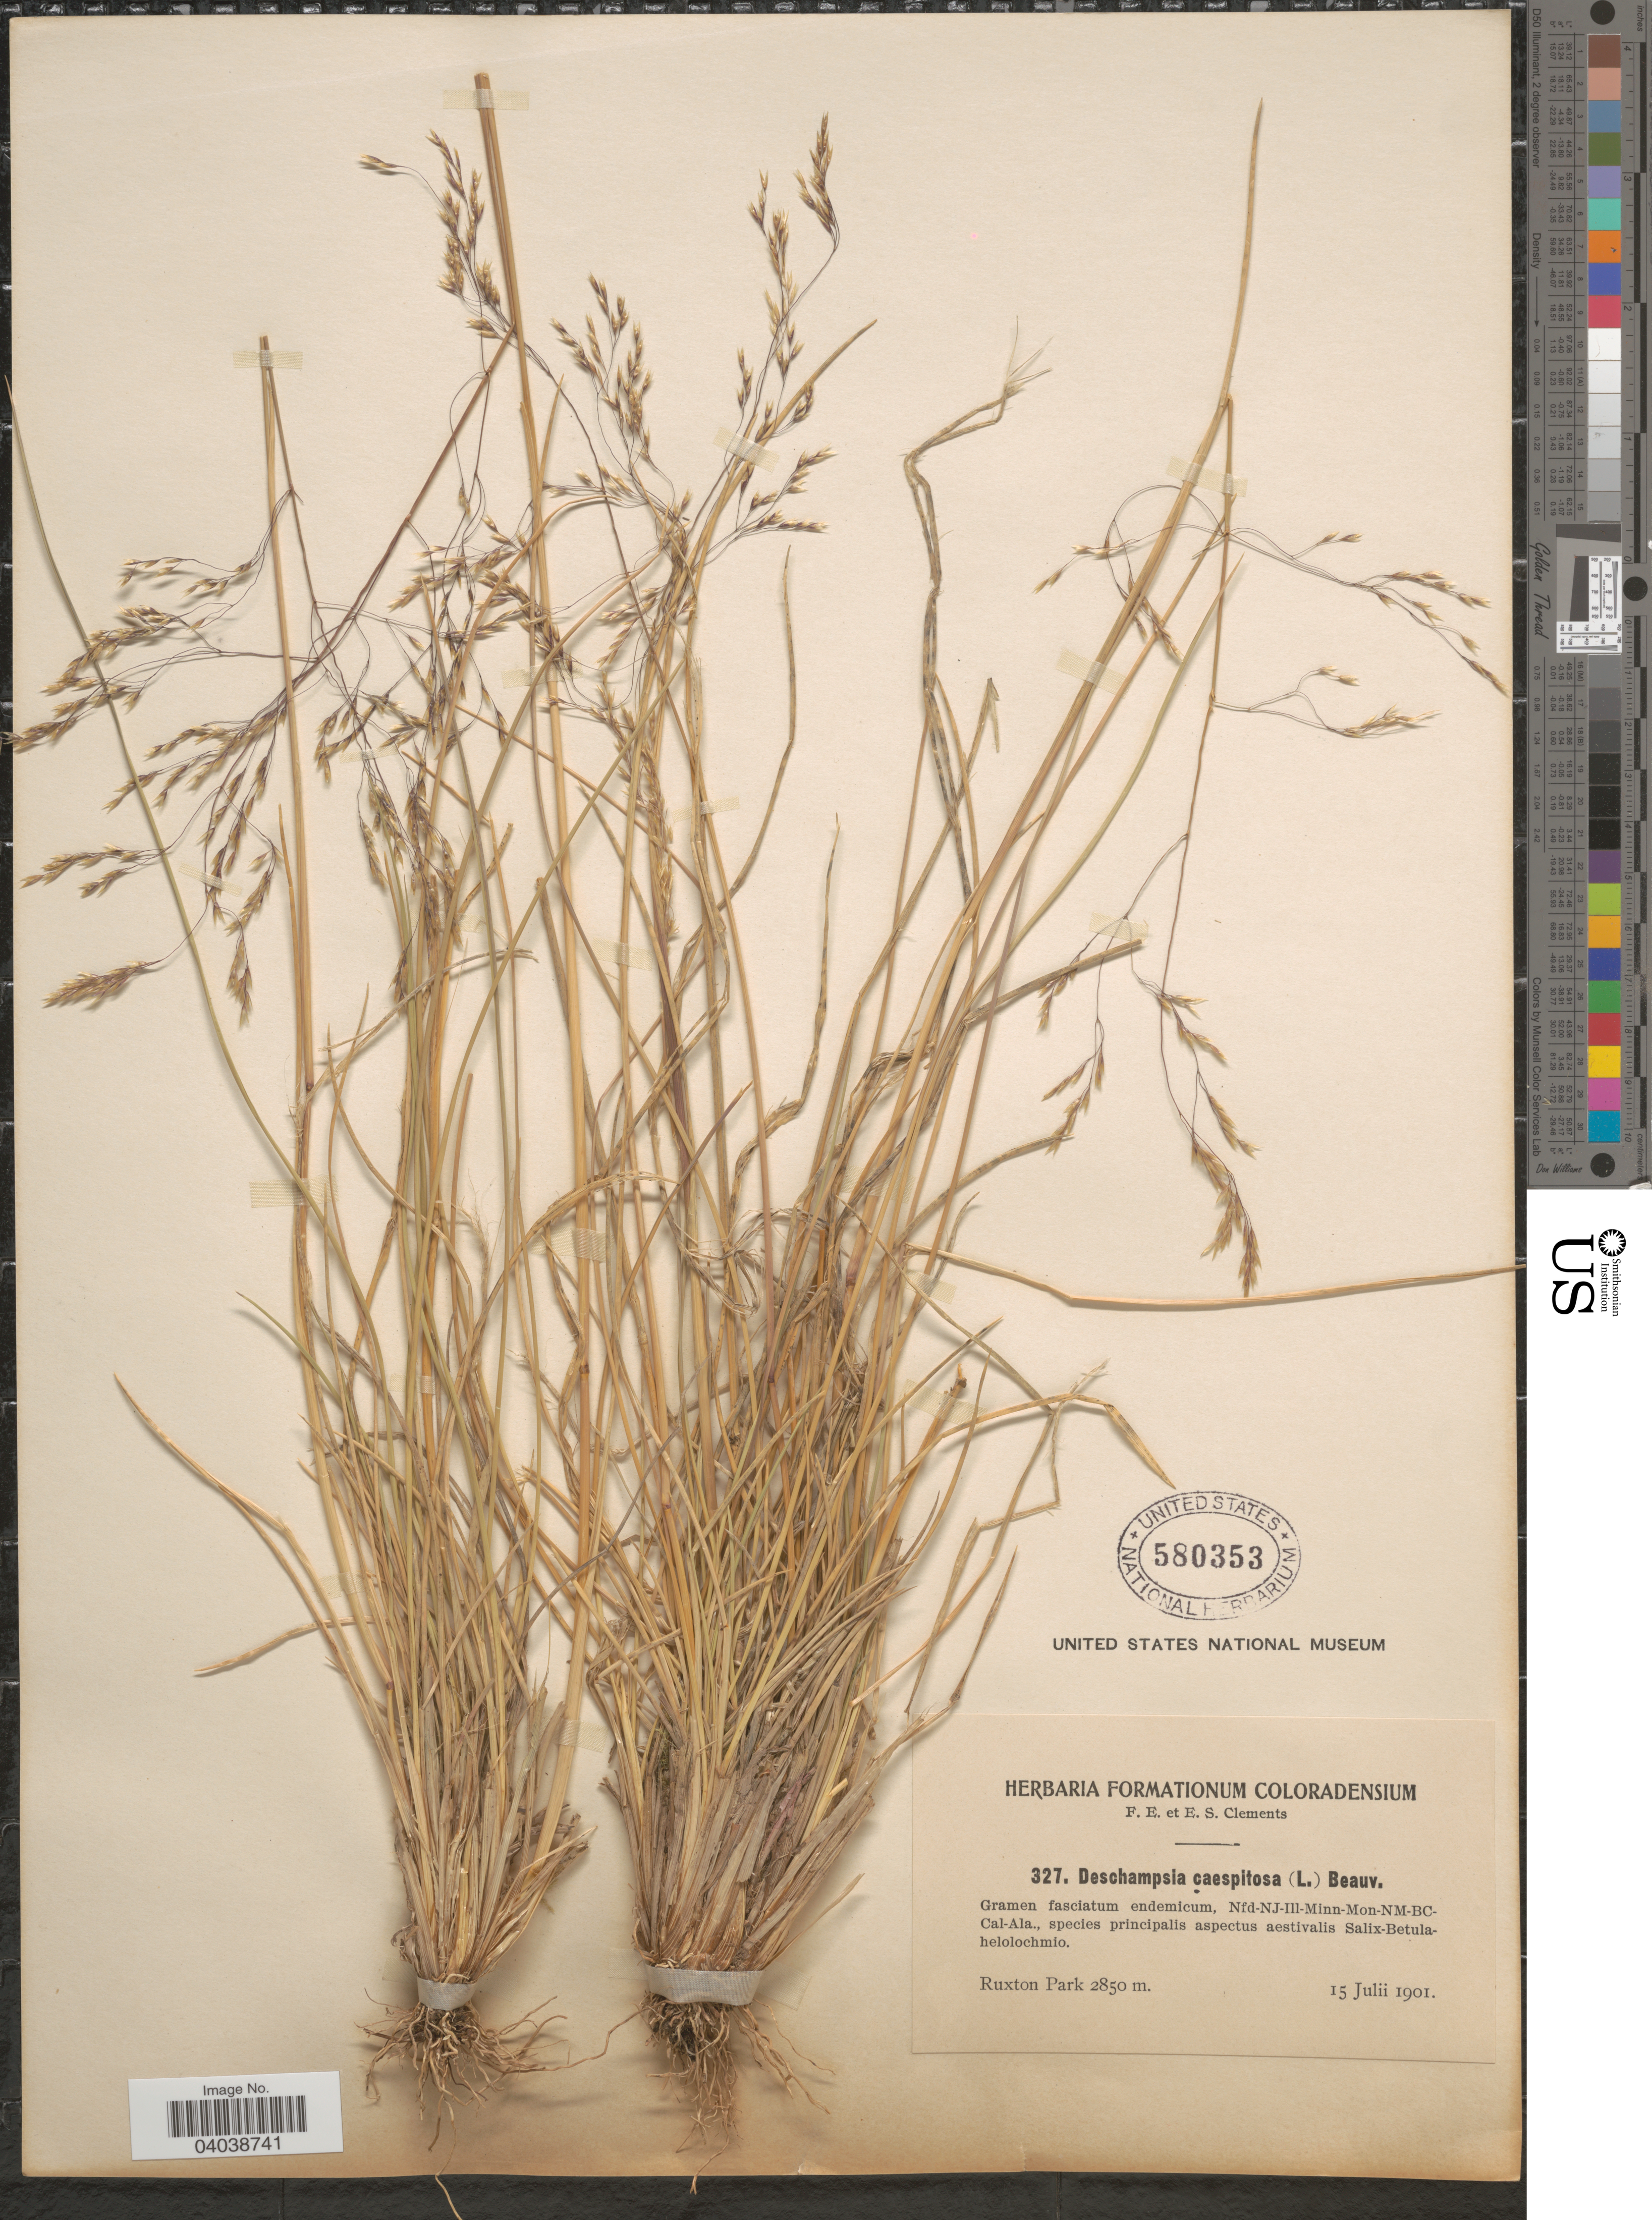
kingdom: Plantae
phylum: Tracheophyta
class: Liliopsida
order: Poales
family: Poaceae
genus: Deschampsia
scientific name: Deschampsia cespitosa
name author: (L.) P. Beauv.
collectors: F. E. Clements & E. S. Clements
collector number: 327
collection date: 1901-07-15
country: United States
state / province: Colorado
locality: Ruxton Park.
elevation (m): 2850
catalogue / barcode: US 580353